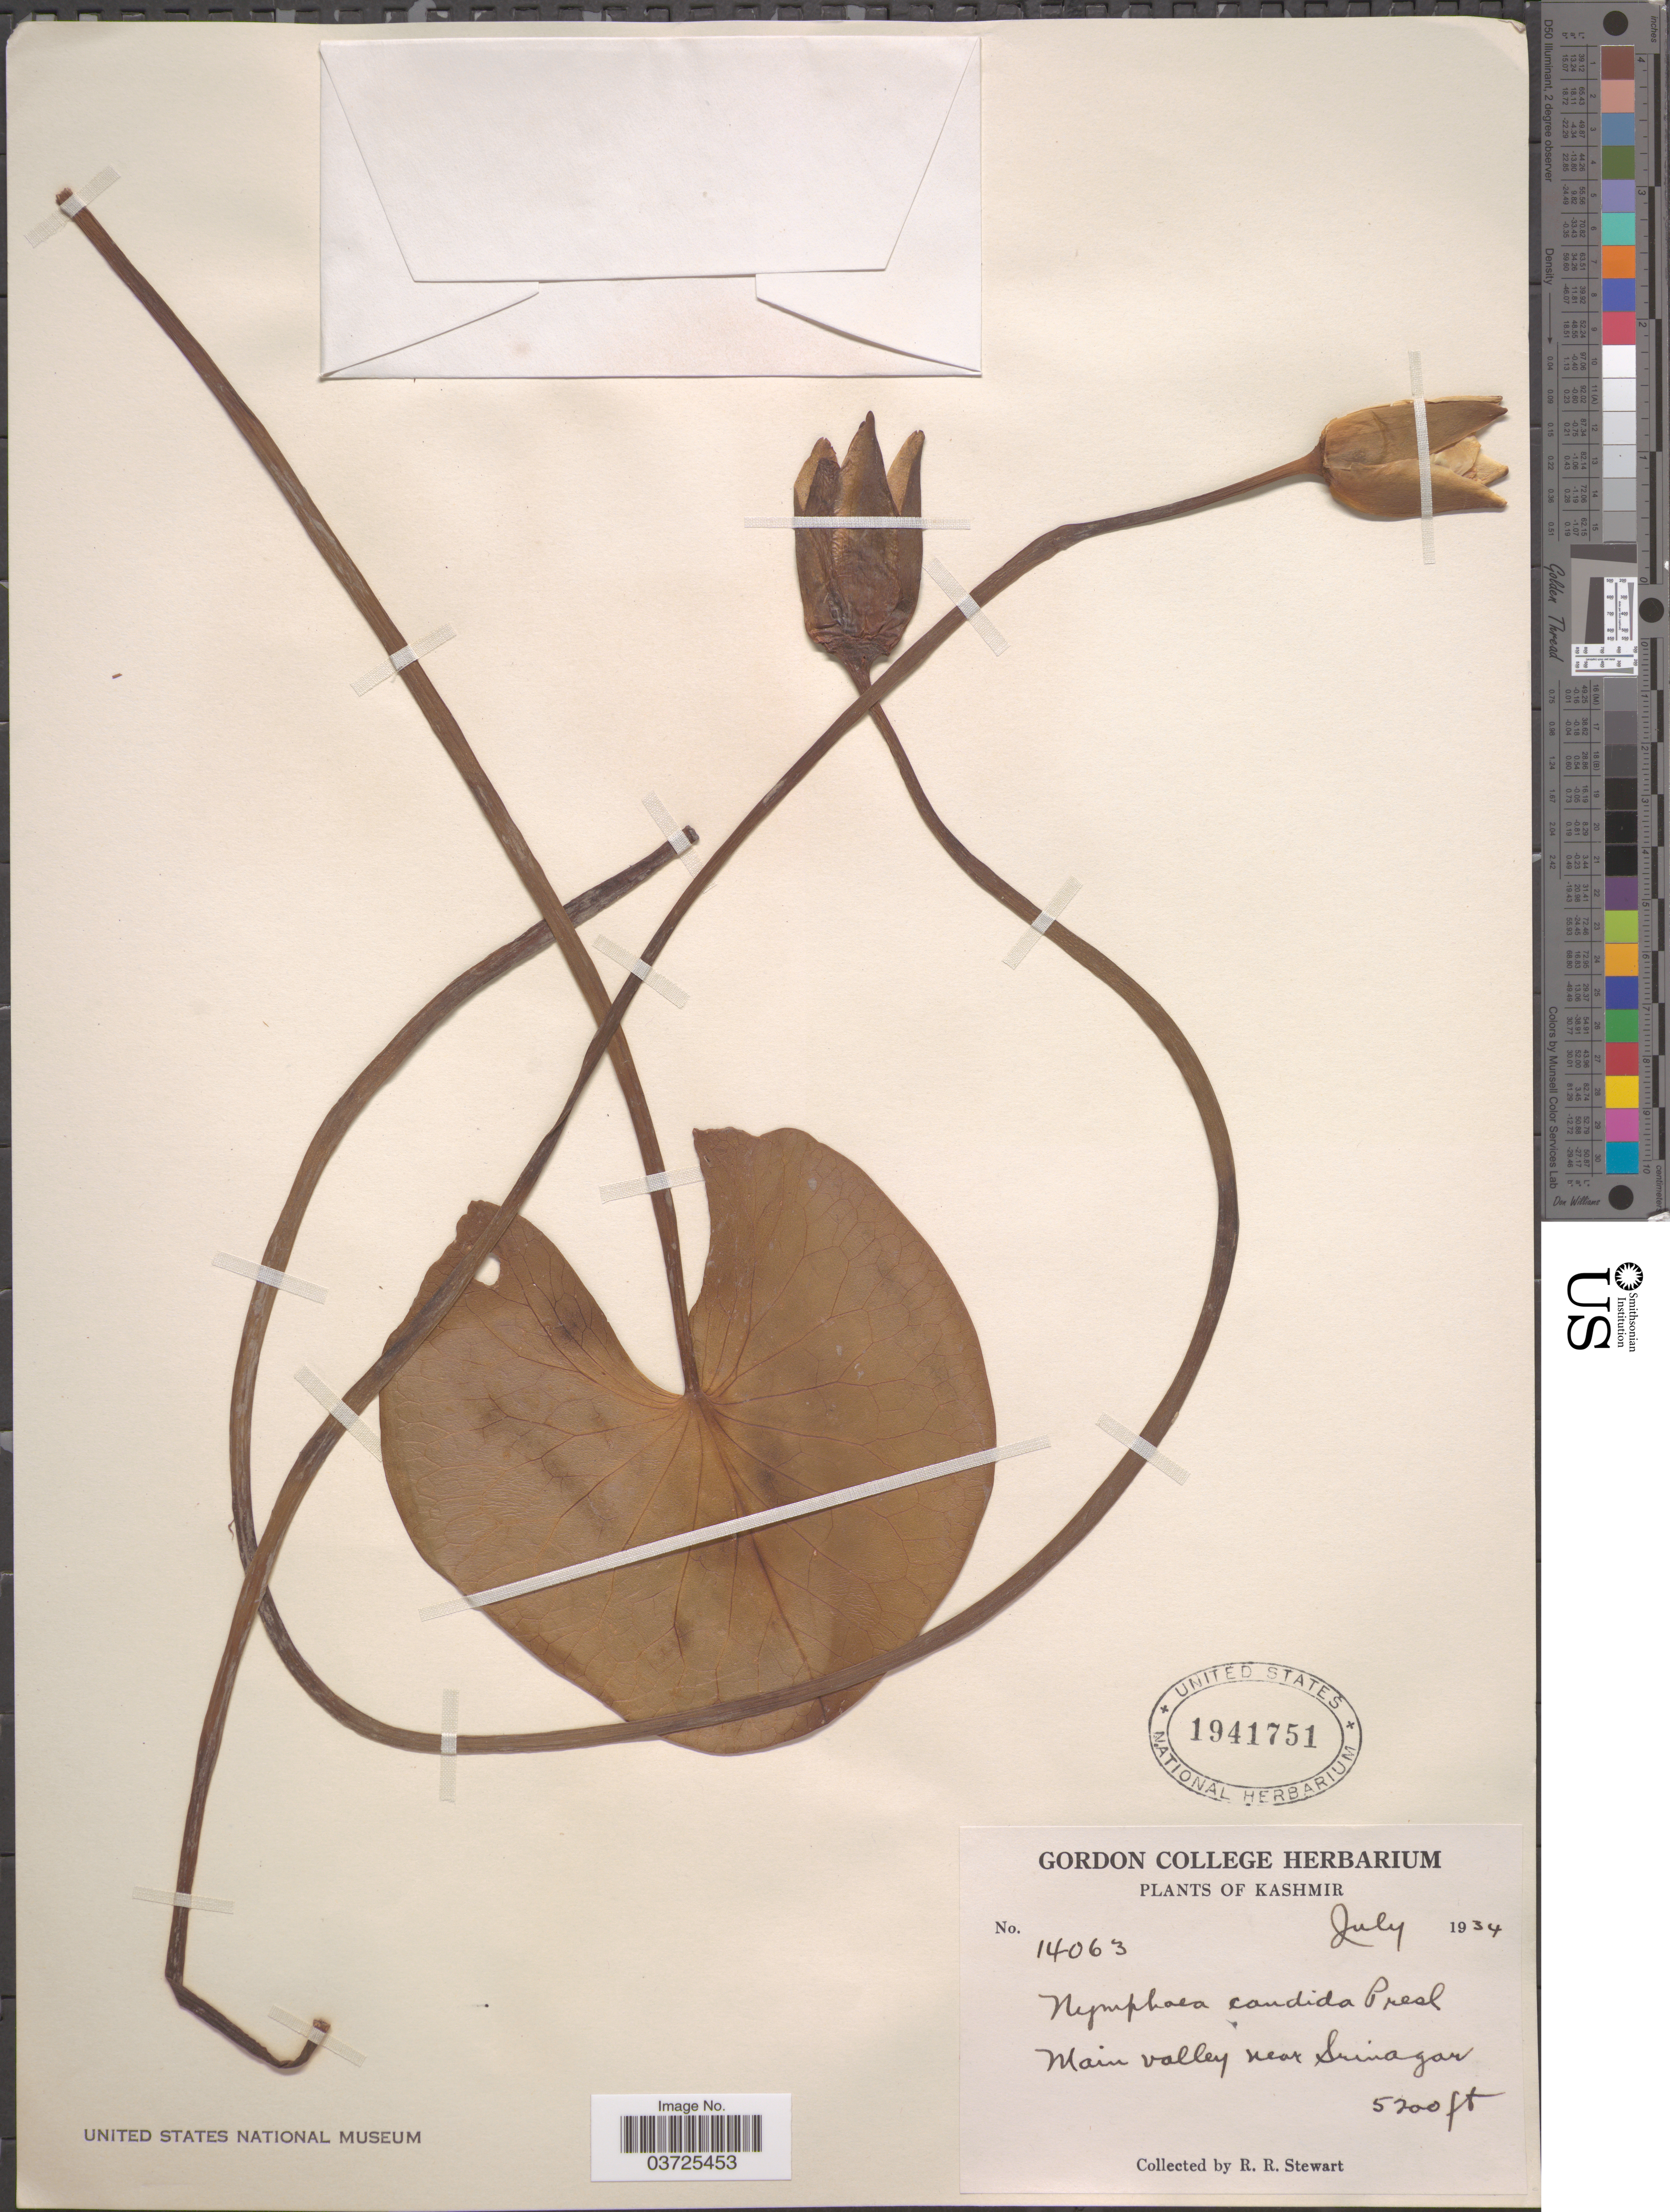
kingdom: Plantae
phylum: Tracheophyta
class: Magnoliopsida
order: Nymphaeales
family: Nymphaeaceae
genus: Nymphaea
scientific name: Nymphaea candida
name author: J. Presl & C. Presl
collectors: R. Stewart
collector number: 14063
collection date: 1934-07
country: India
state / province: Jammu and Kashmir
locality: Kashmir. Main valley near Srinagar.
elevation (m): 1585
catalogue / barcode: US 1941751